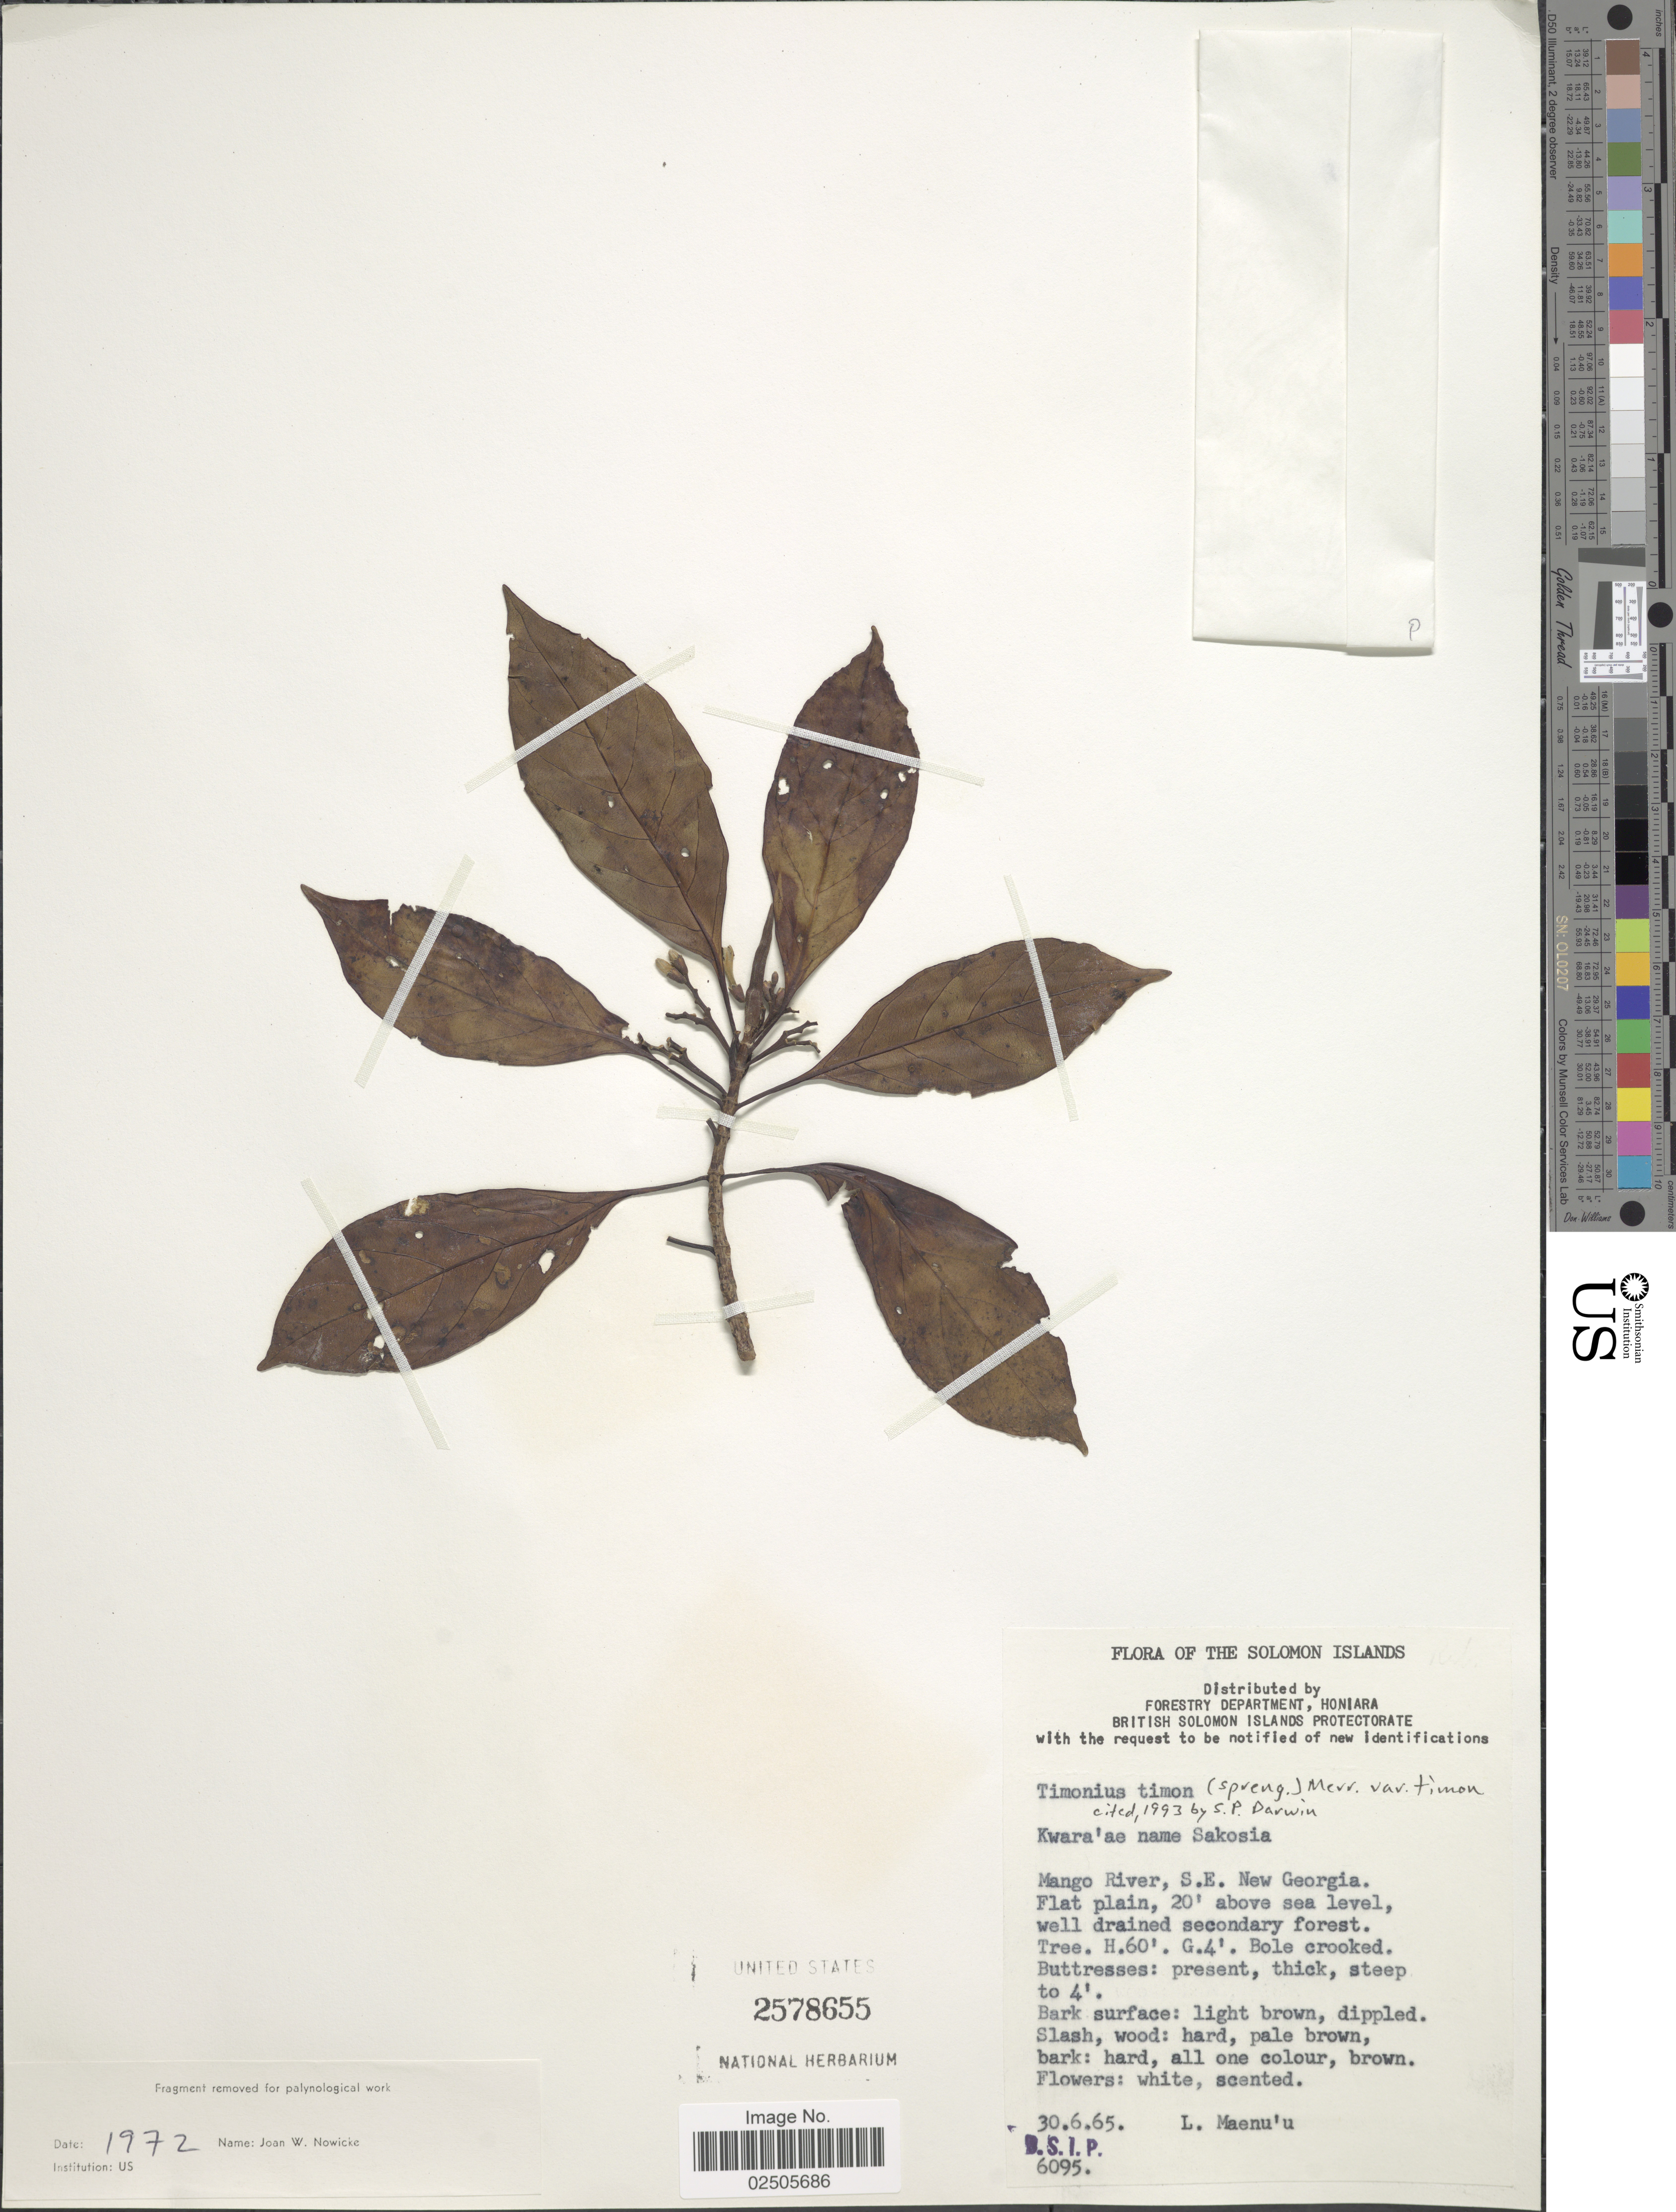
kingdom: Plantae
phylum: Tracheophyta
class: Magnoliopsida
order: Gentianales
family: Rubiaceae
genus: Timonius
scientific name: Timonius timon var. timon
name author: (Spreng.) Merr.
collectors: L. Maenu'u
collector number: BSIP6095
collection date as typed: Transcribed d/m/y: 30/6/65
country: Solomon Islands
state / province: Solomon Islands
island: New Georgia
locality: Mango River, S.E. New Georgia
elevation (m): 6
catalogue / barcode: US 2578655